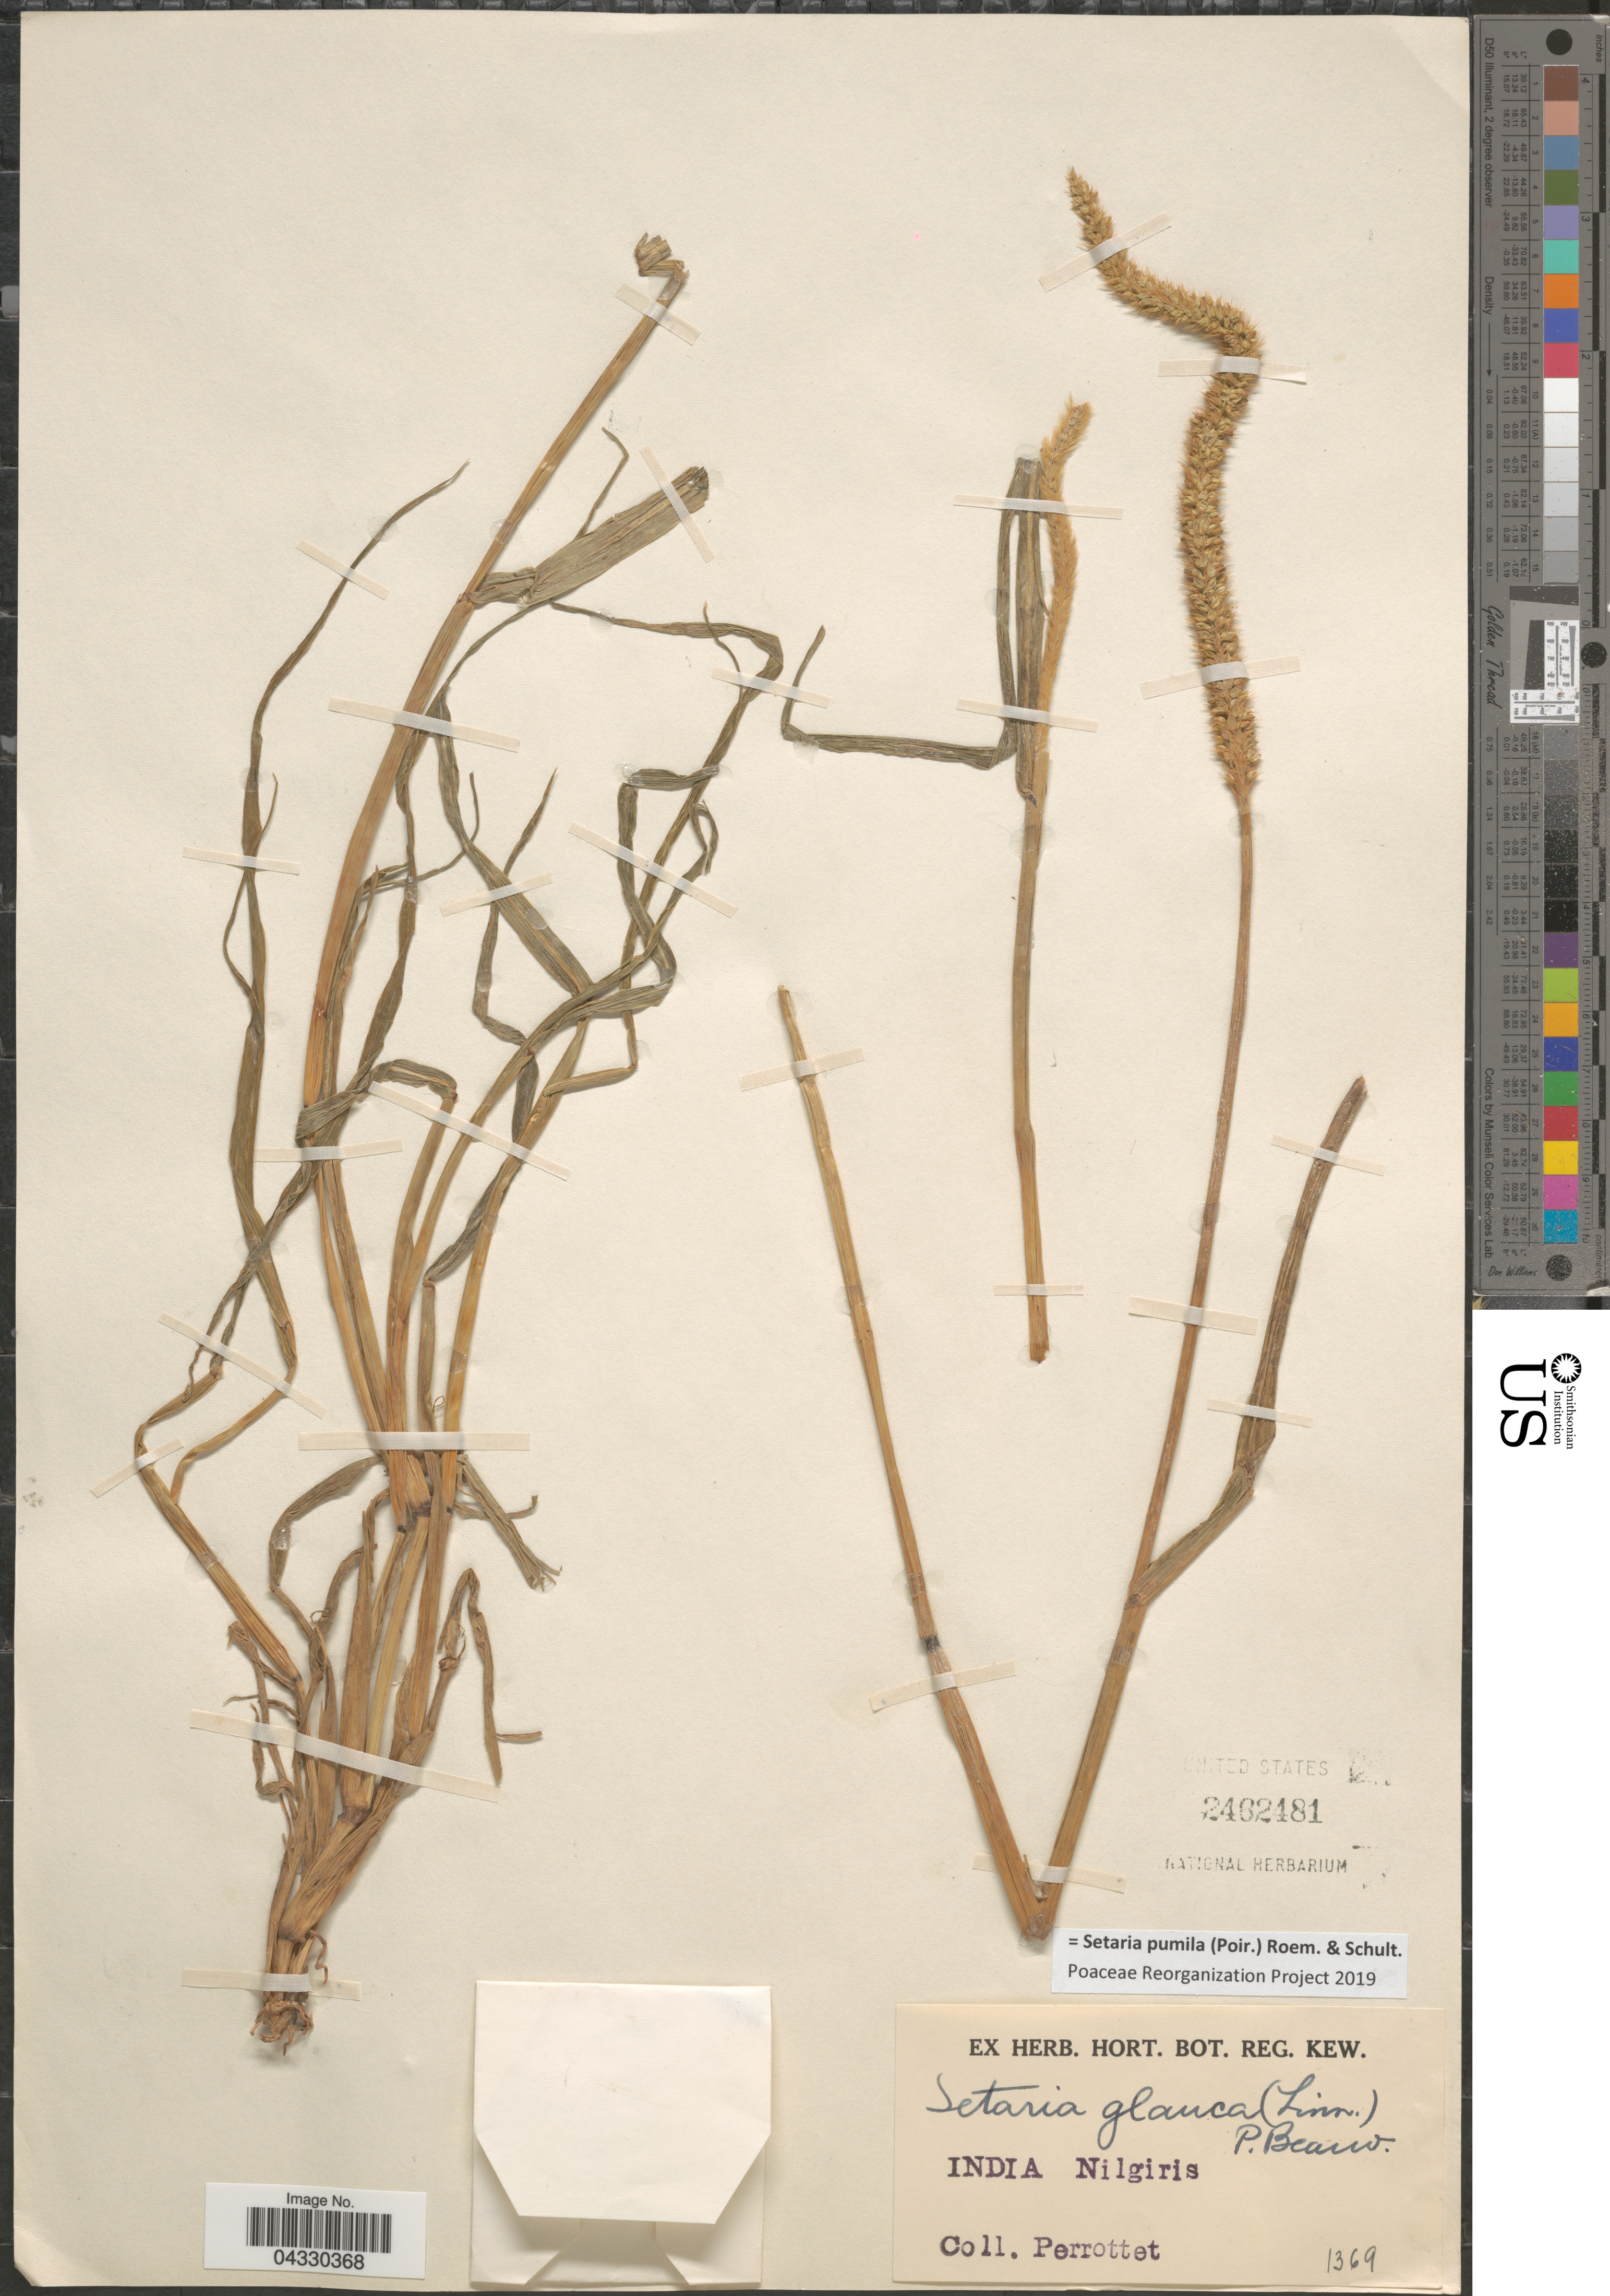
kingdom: Plantae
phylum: Tracheophyta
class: Liliopsida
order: Poales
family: Poaceae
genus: Setaria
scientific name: Setaria pumila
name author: (Poir.) Roem. & Schult.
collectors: Perrottet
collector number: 1369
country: India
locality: Nilgiris.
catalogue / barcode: US 2462481